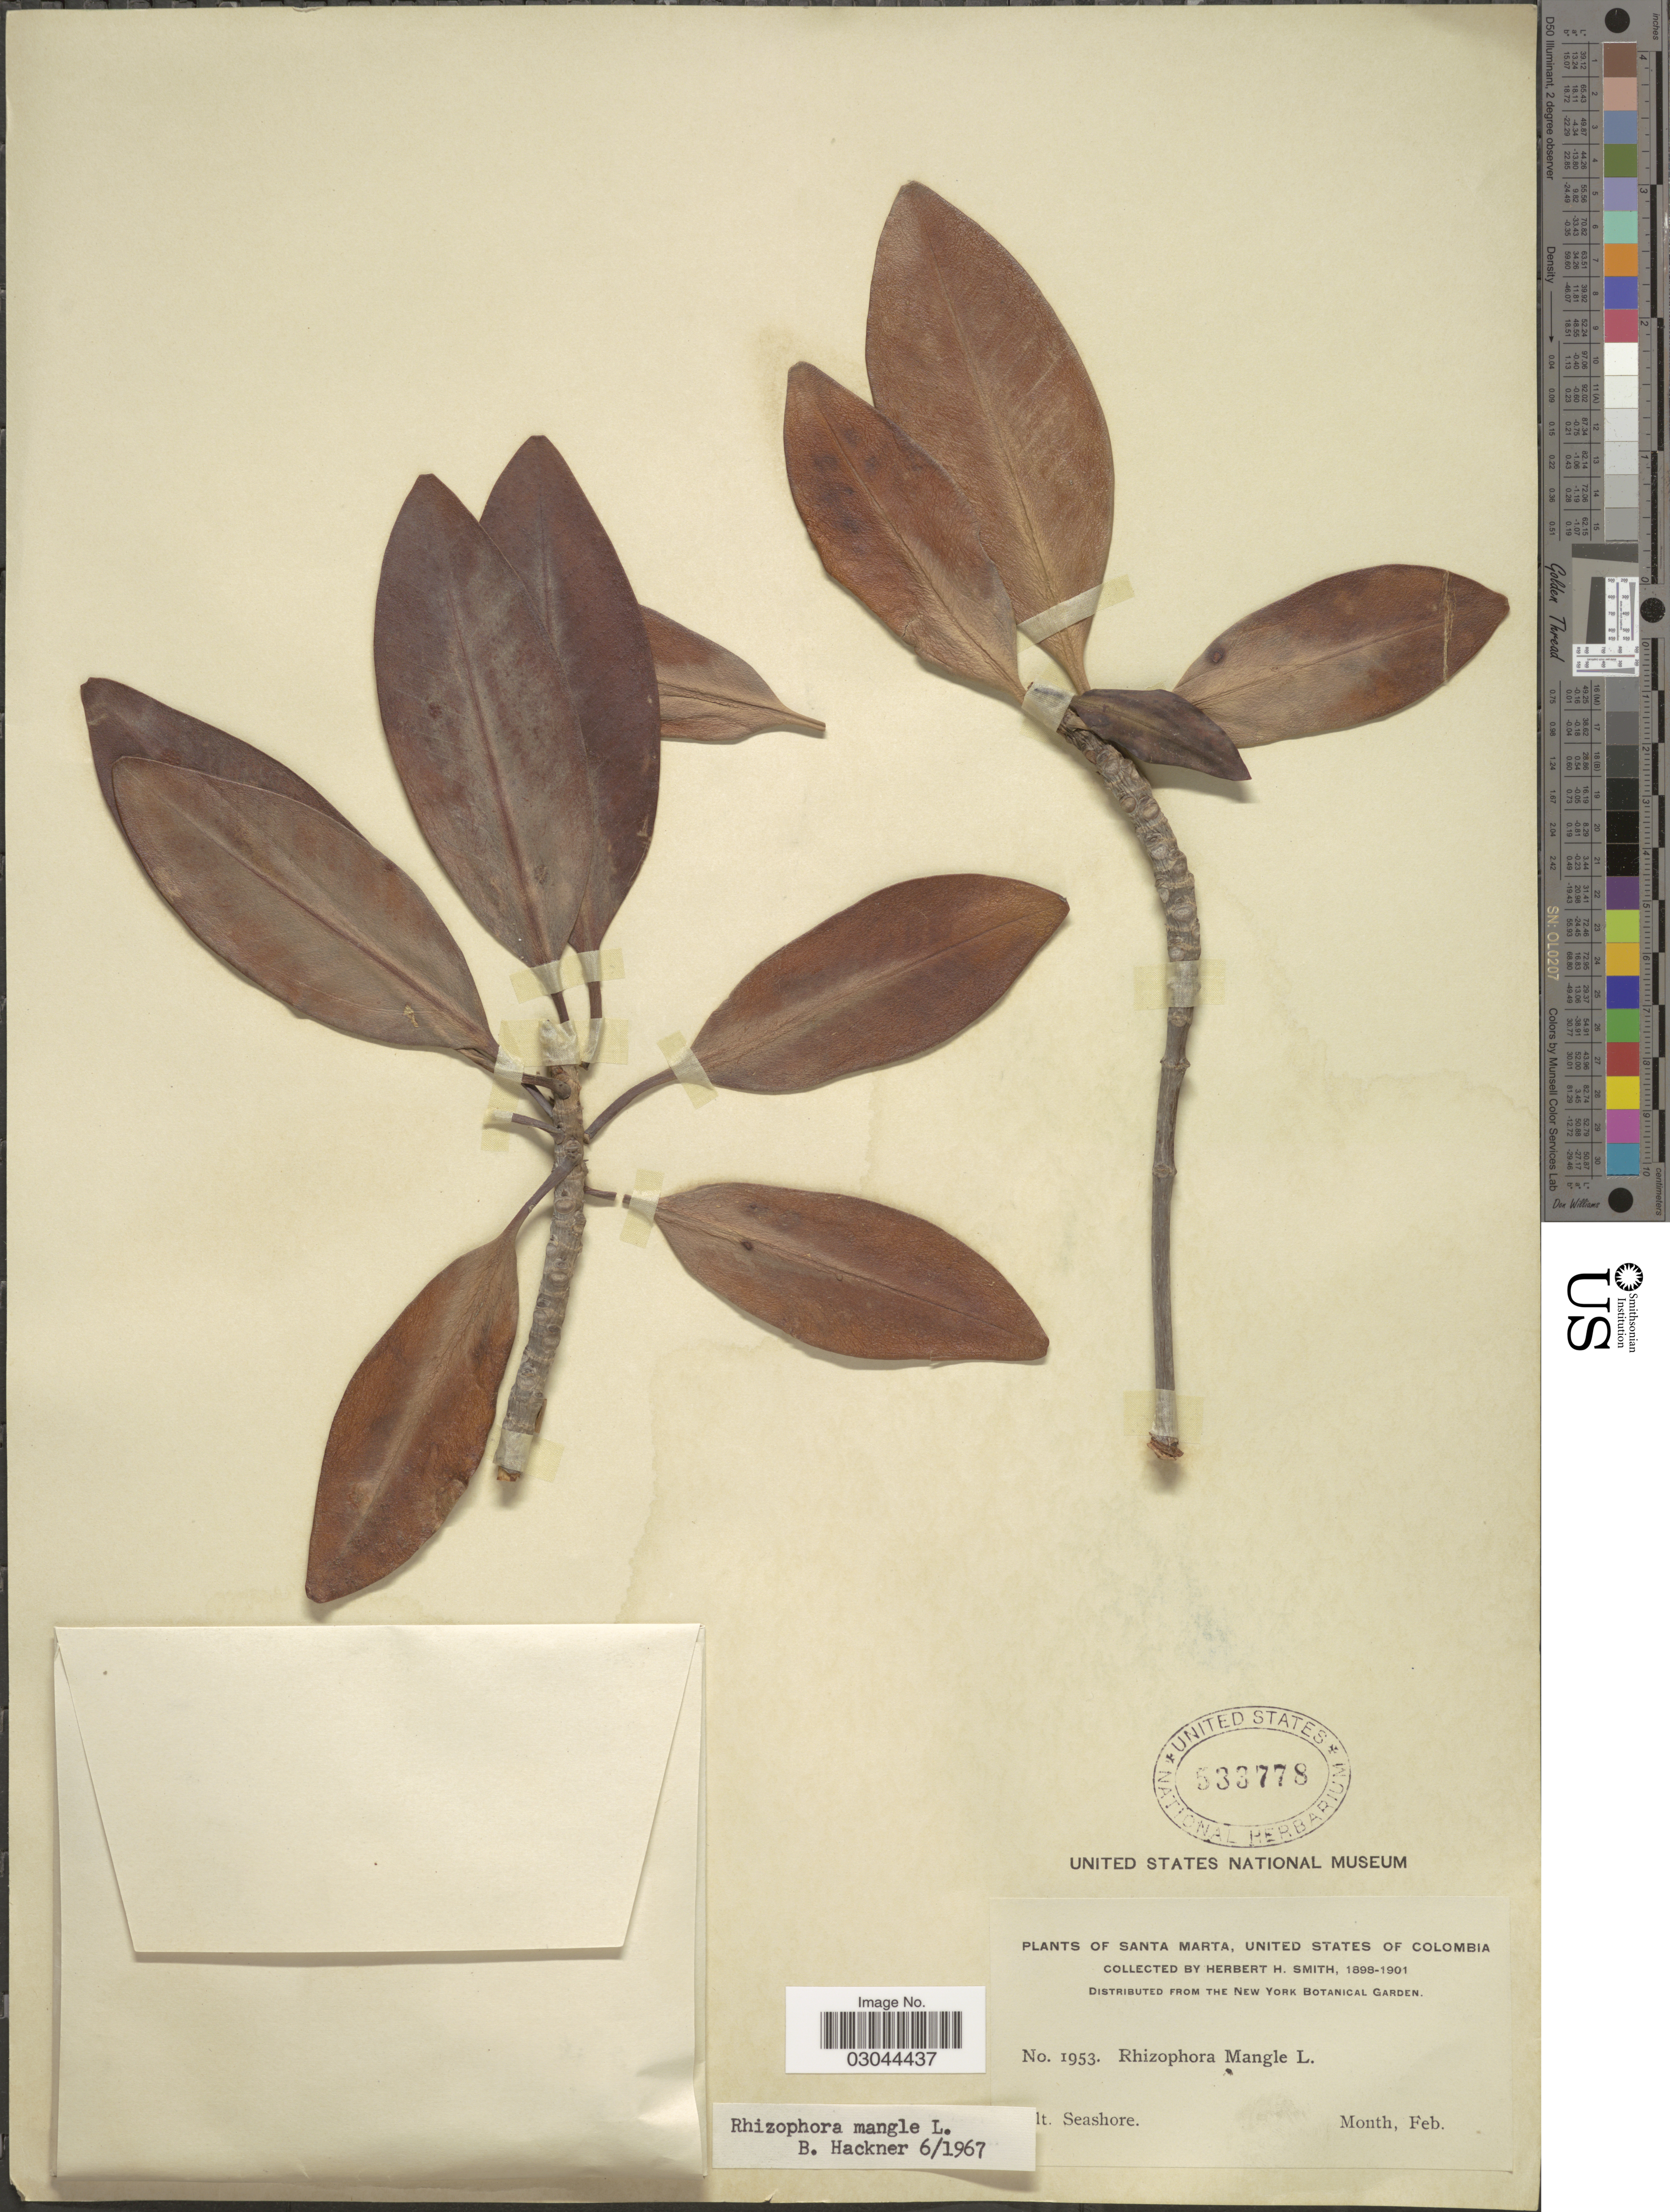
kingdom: Plantae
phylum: Tracheophyta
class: Magnoliopsida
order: Malpighiales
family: Rhizophoraceae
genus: Rhizophora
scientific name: Rhizophora mangle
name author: L.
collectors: Herbert H. Smith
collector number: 1953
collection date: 1898-02/1901-02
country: Colombia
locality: Santa Marta.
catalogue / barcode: US 533778